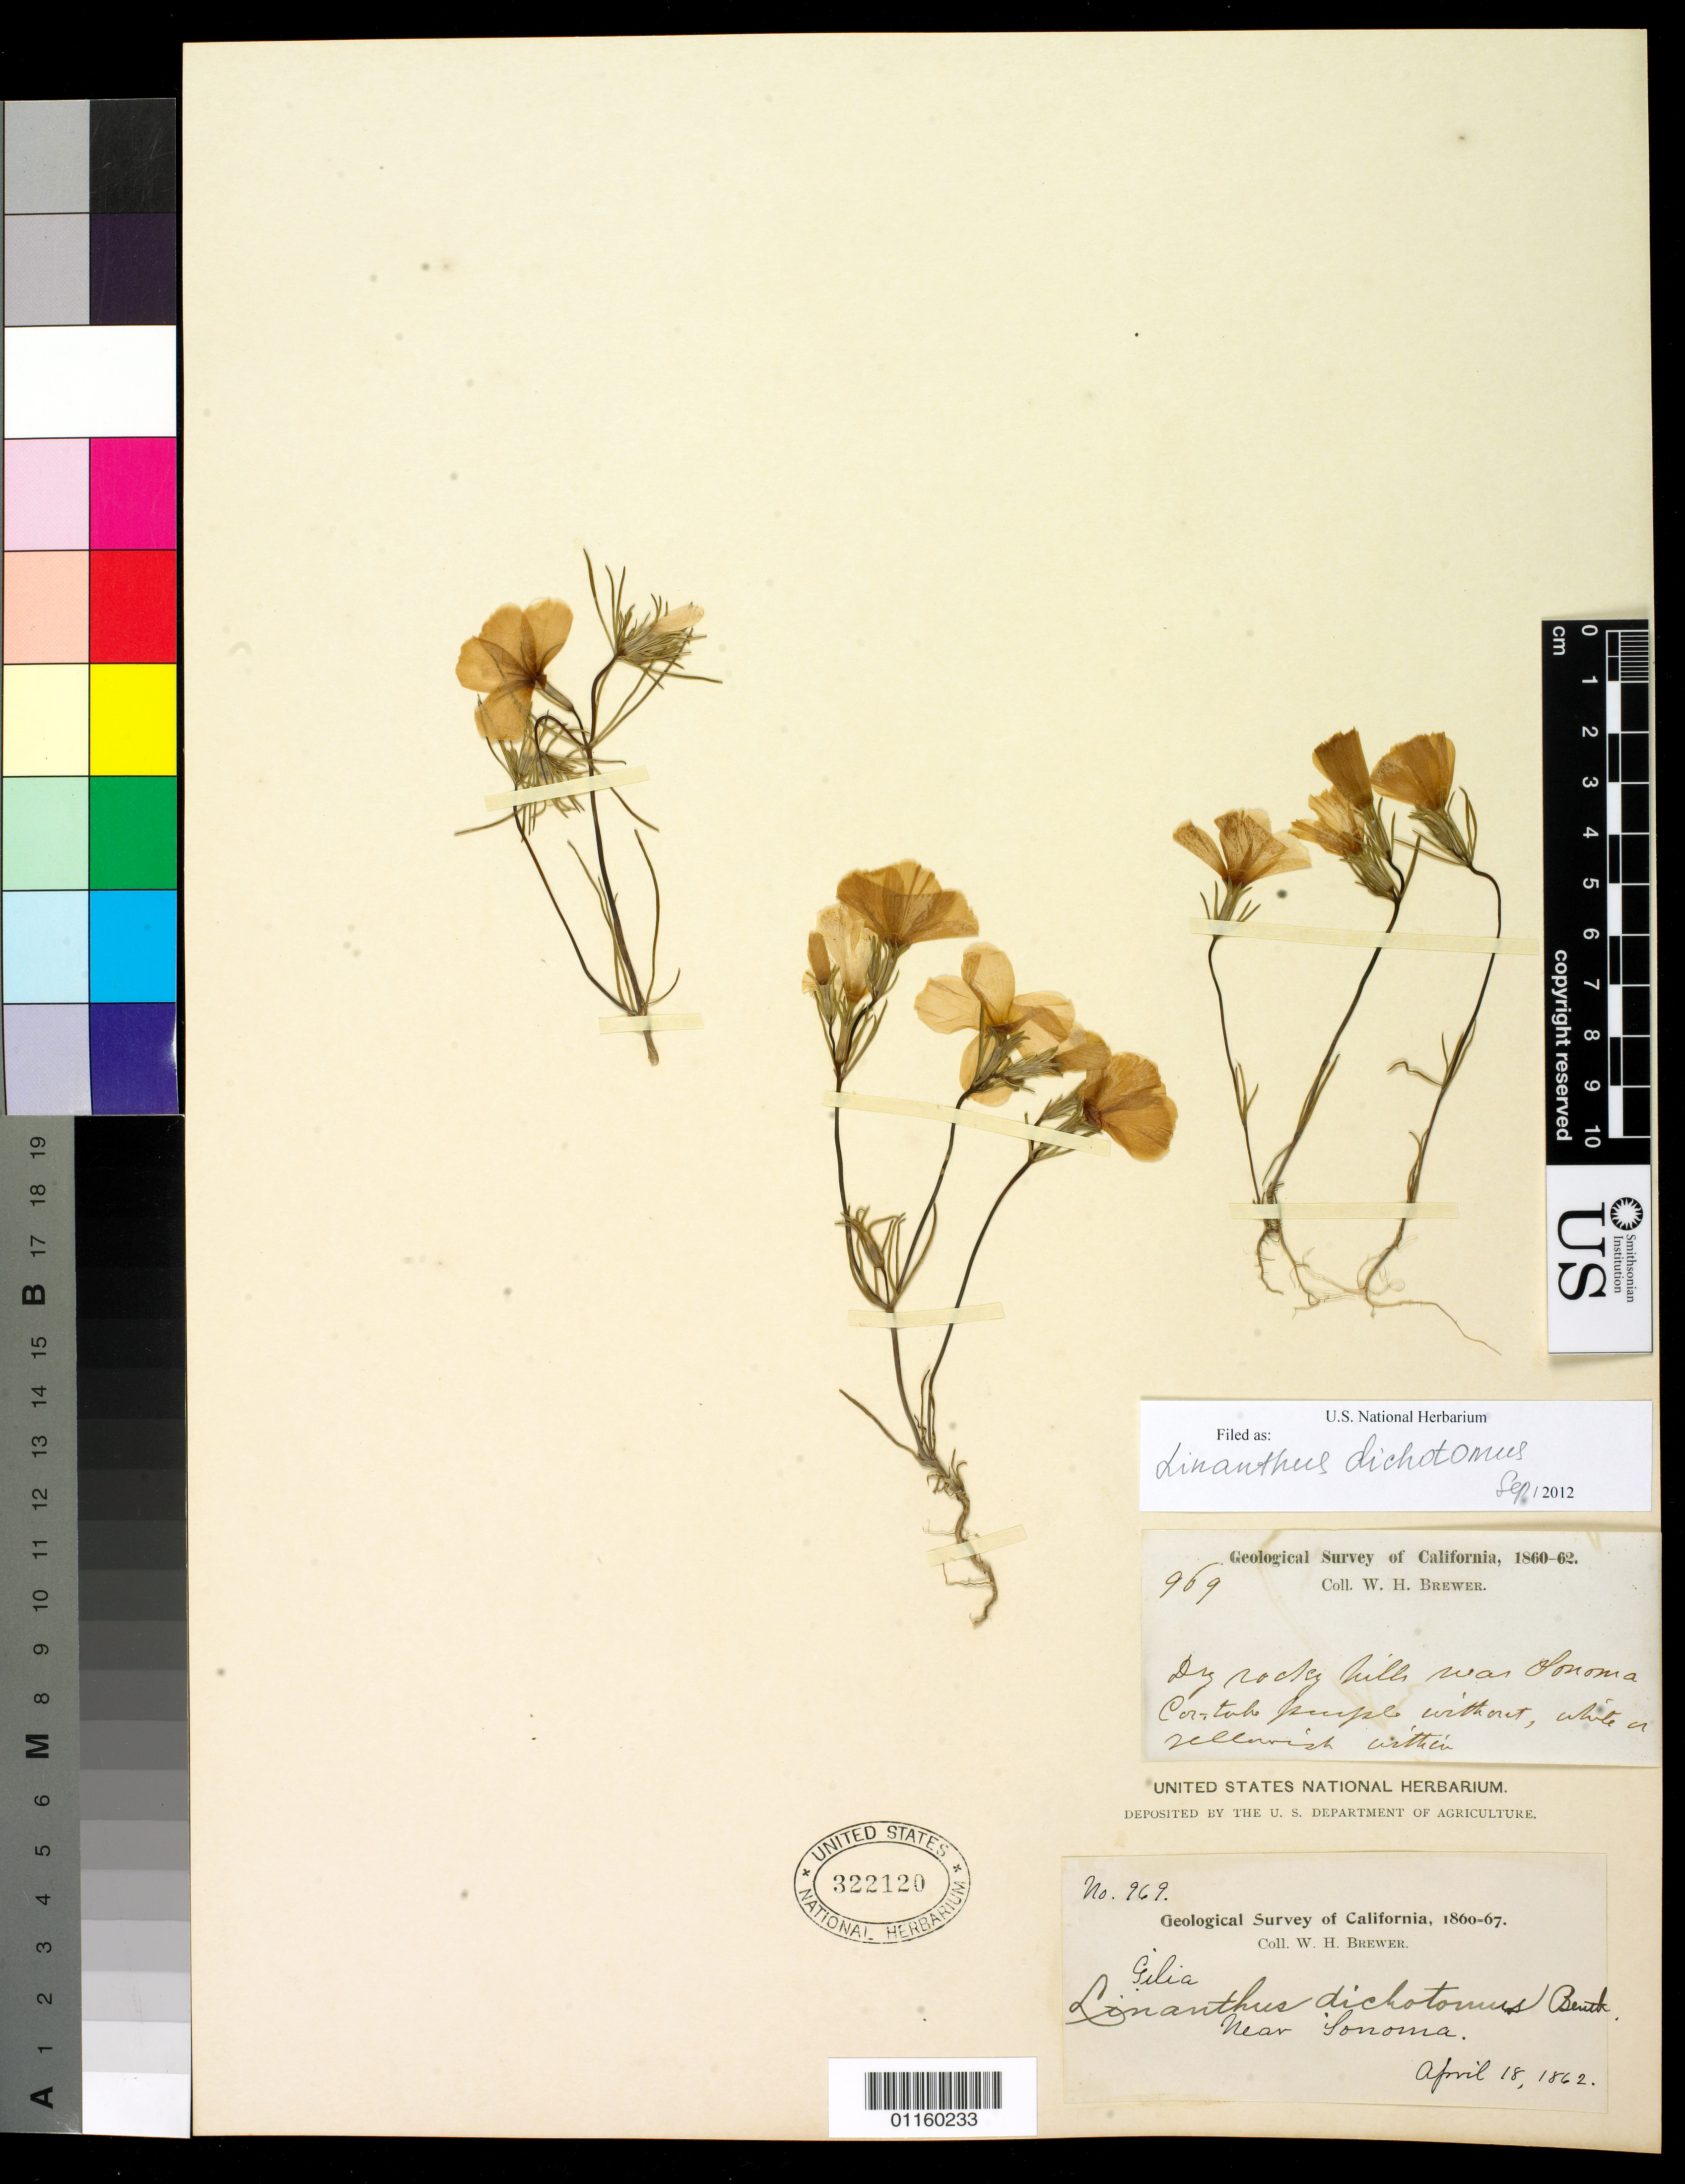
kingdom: Plantae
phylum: Tracheophyta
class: Magnoliopsida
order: Ericales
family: Polemoniaceae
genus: Linanthus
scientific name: Linanthus dichotomus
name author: Benth.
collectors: W. H. Brewer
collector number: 969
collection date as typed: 18 Apr 1862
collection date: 1862-04-18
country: United States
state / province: California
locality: near Sonoma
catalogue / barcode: US 322120